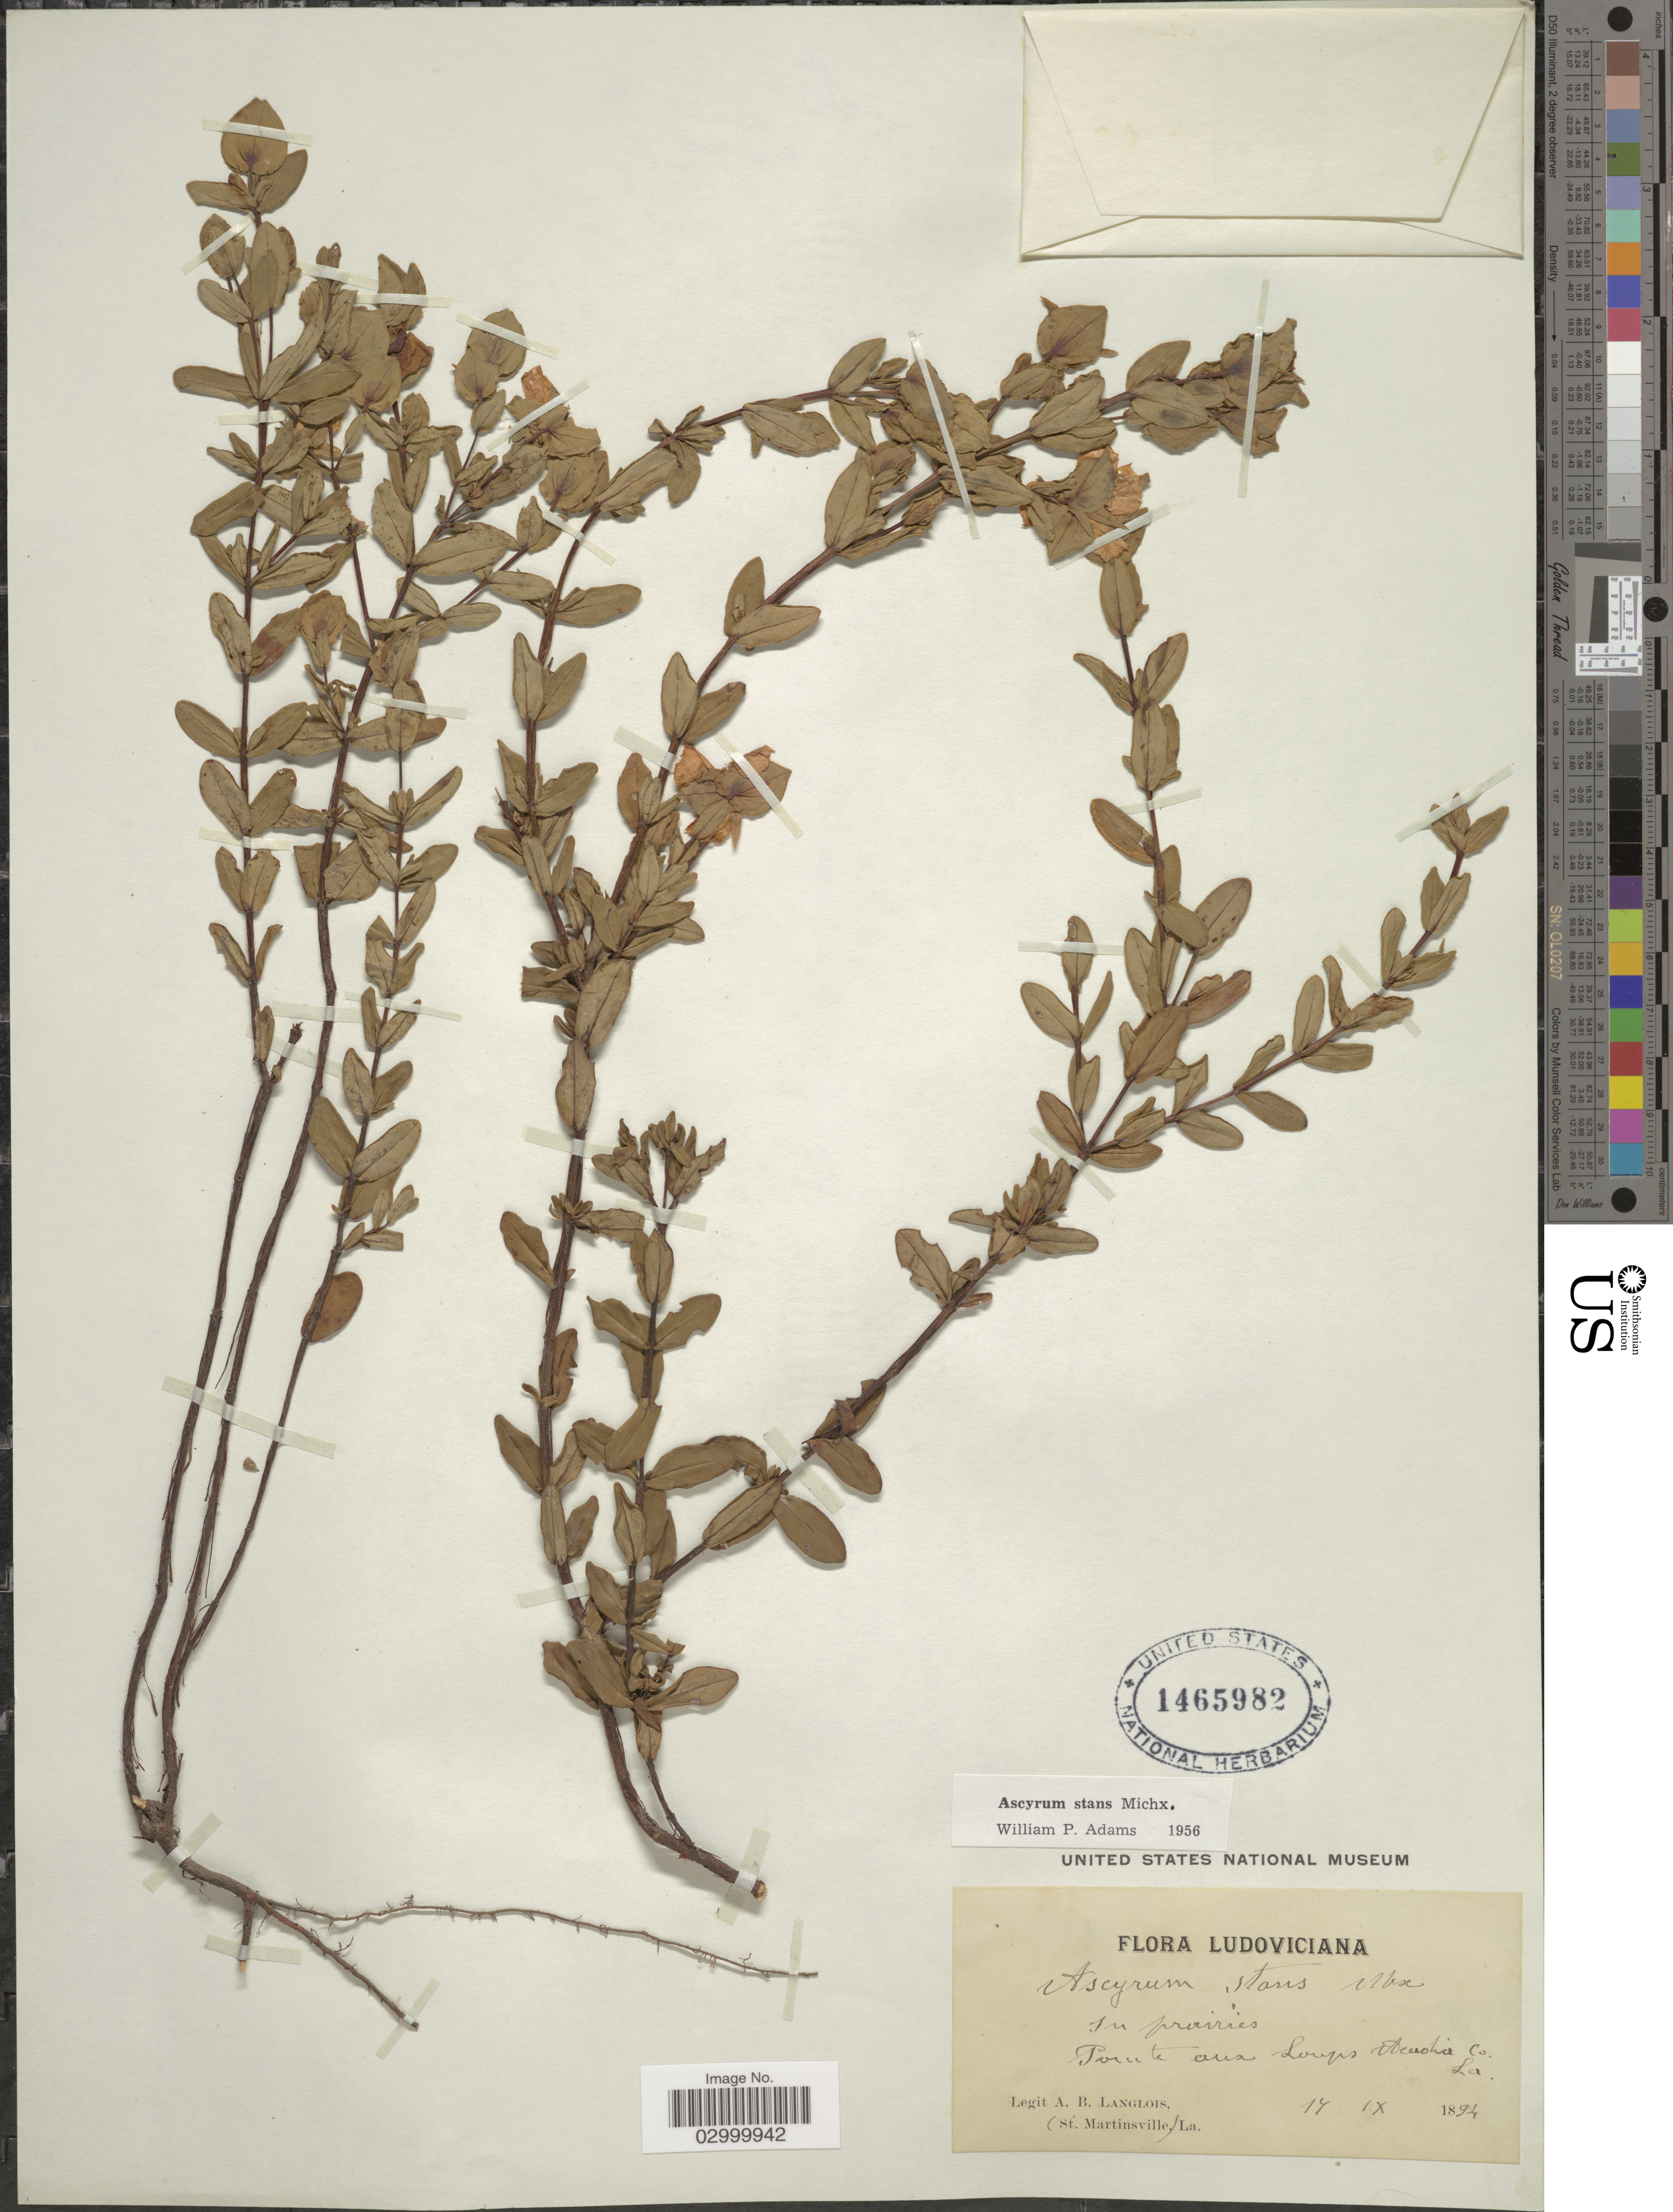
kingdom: Plantae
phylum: Tracheophyta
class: Magnoliopsida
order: Malpighiales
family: Hypericaceae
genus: Hypericum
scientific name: Hypericum crux-andreae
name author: (L.) Crantz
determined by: Strong, Mark T., (BOT), Smithsonian Institution - National Museum of Natural History (UNITED STATES)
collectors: A. Langlois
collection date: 1894-09-17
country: United States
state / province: Louisiana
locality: Ludoviciana. In prairies. Pointe aux Loups, Acadia Co.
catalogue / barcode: US 1465982